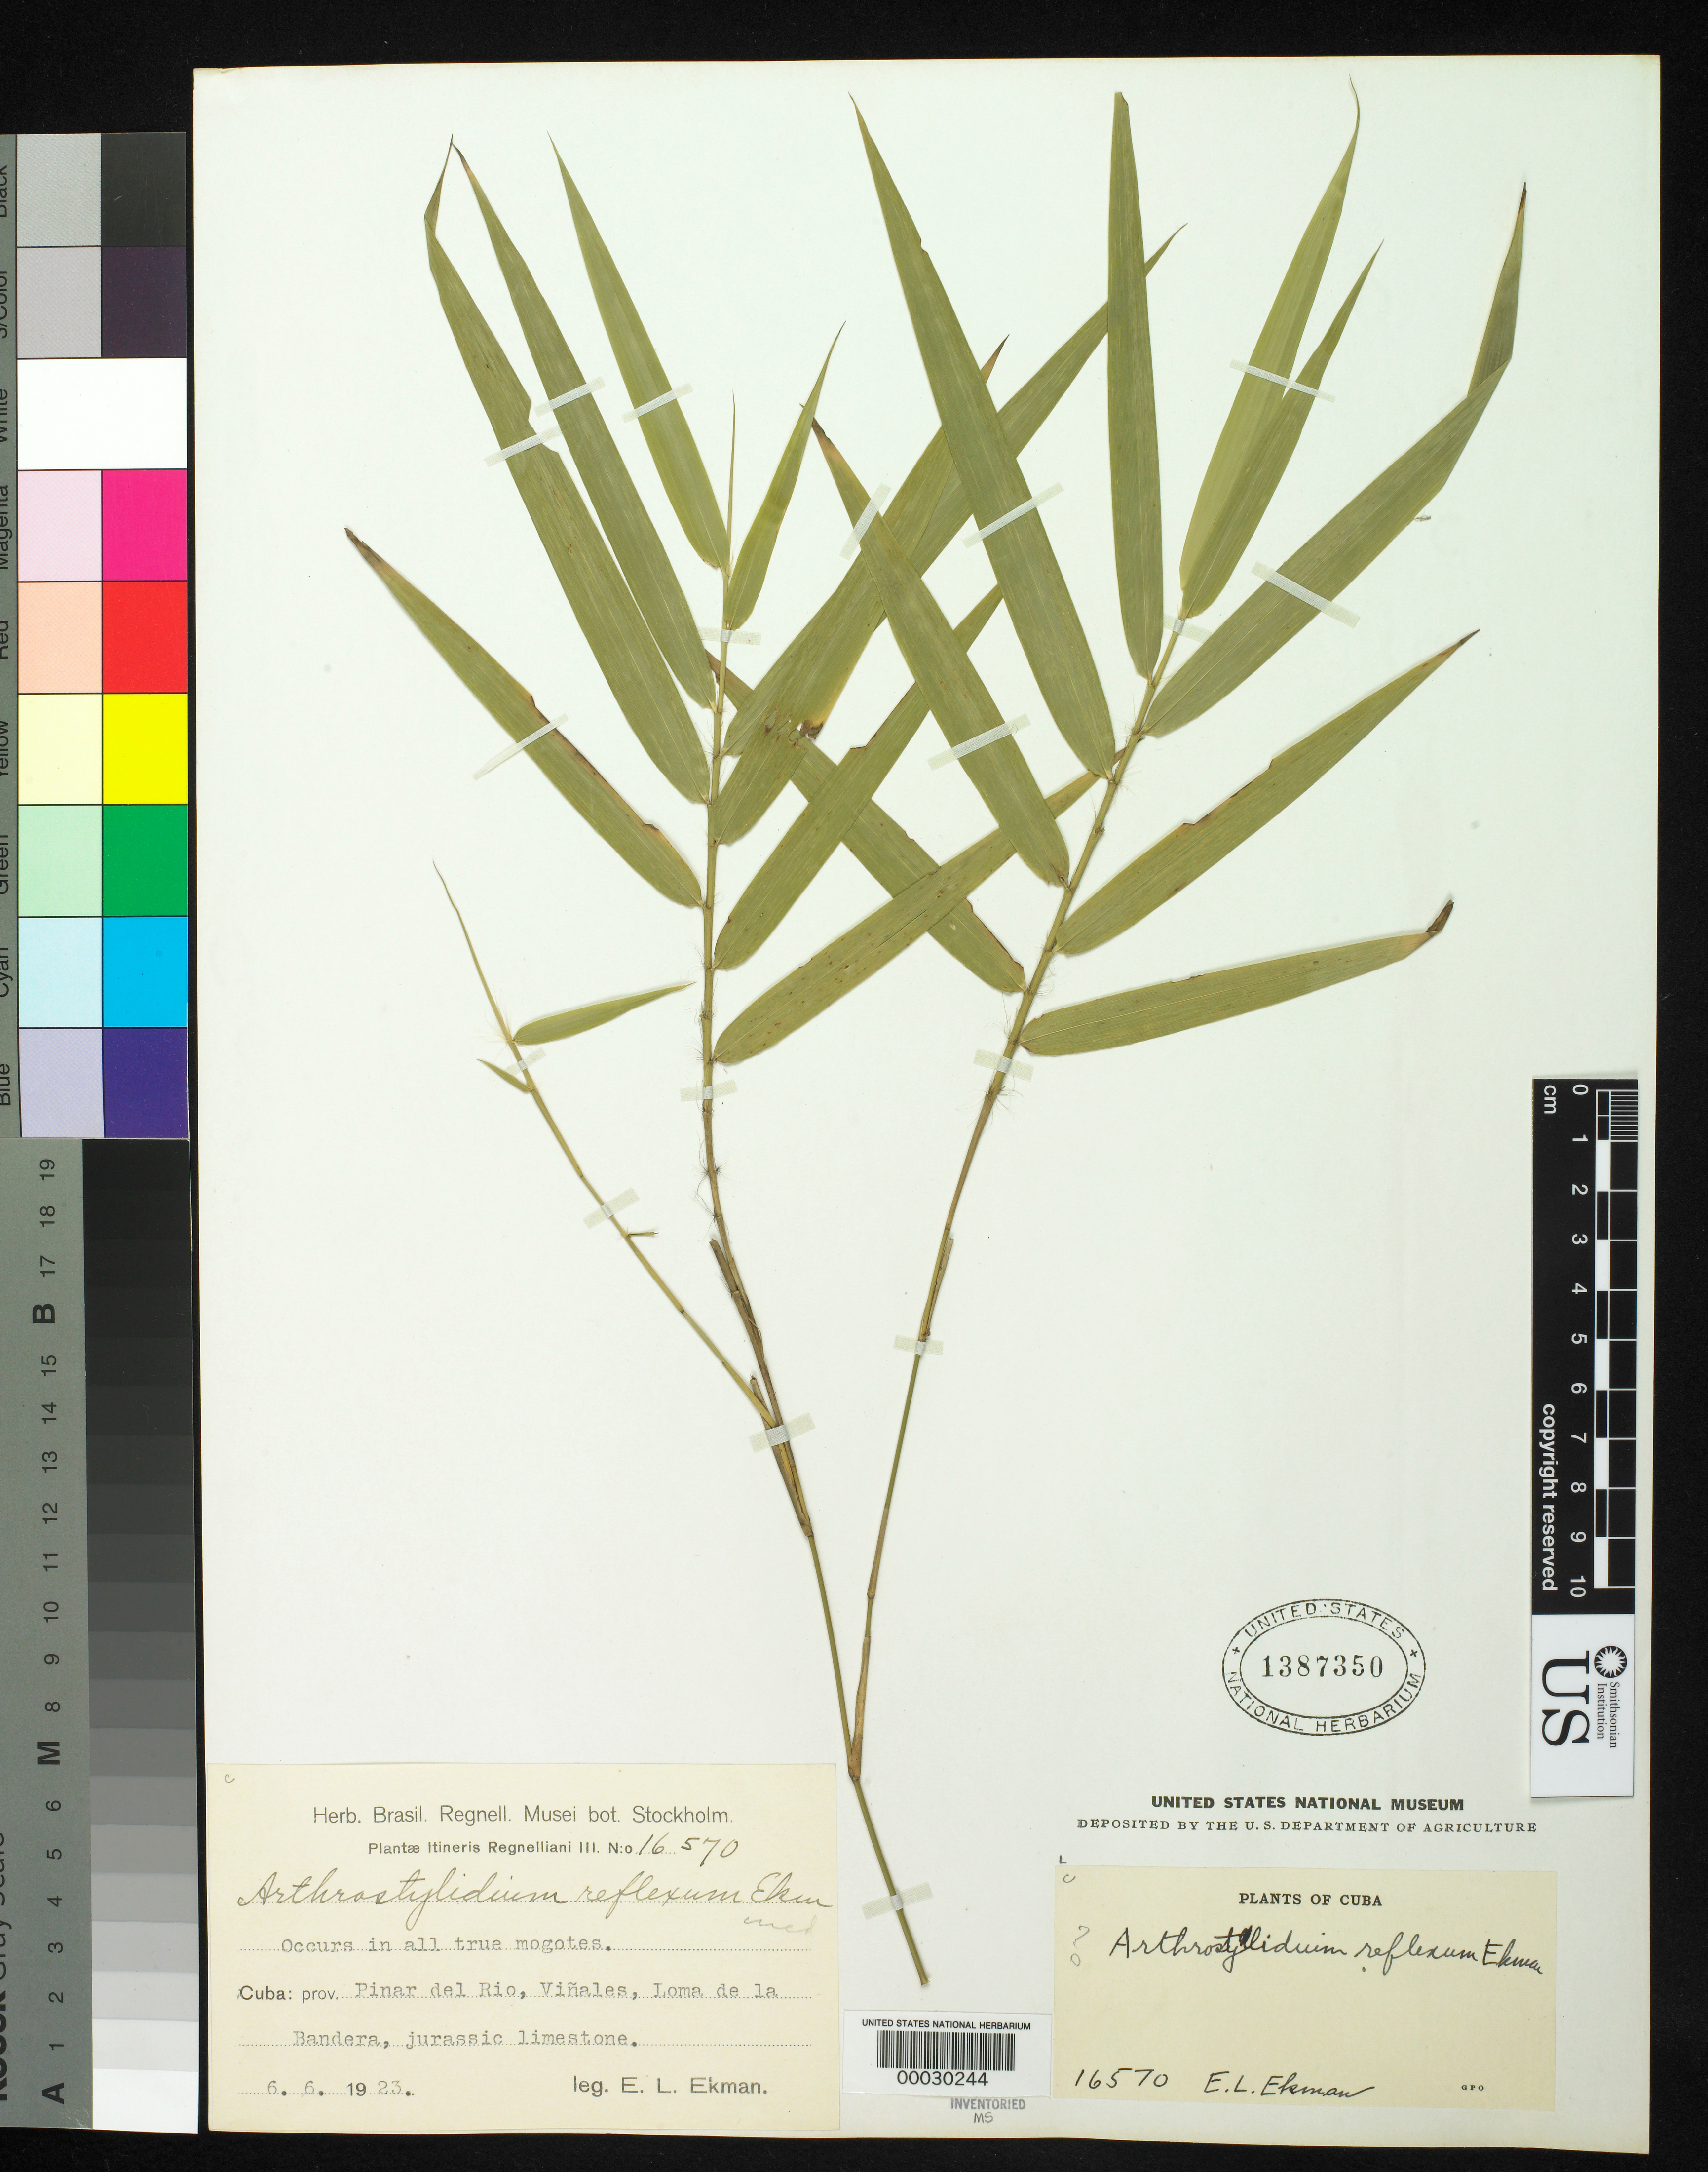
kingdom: Plantae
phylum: Tracheophyta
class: Liliopsida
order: Poales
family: Poaceae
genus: Arthrostylidium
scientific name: Arthrostylidium reflexum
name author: Hitchc. & Ekman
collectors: E. L. Ekman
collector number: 16570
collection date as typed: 06 Jun 1923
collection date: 1923-06-06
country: Cuba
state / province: Pinar del Río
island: Greater Antilles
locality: Vinales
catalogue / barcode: US 1387350